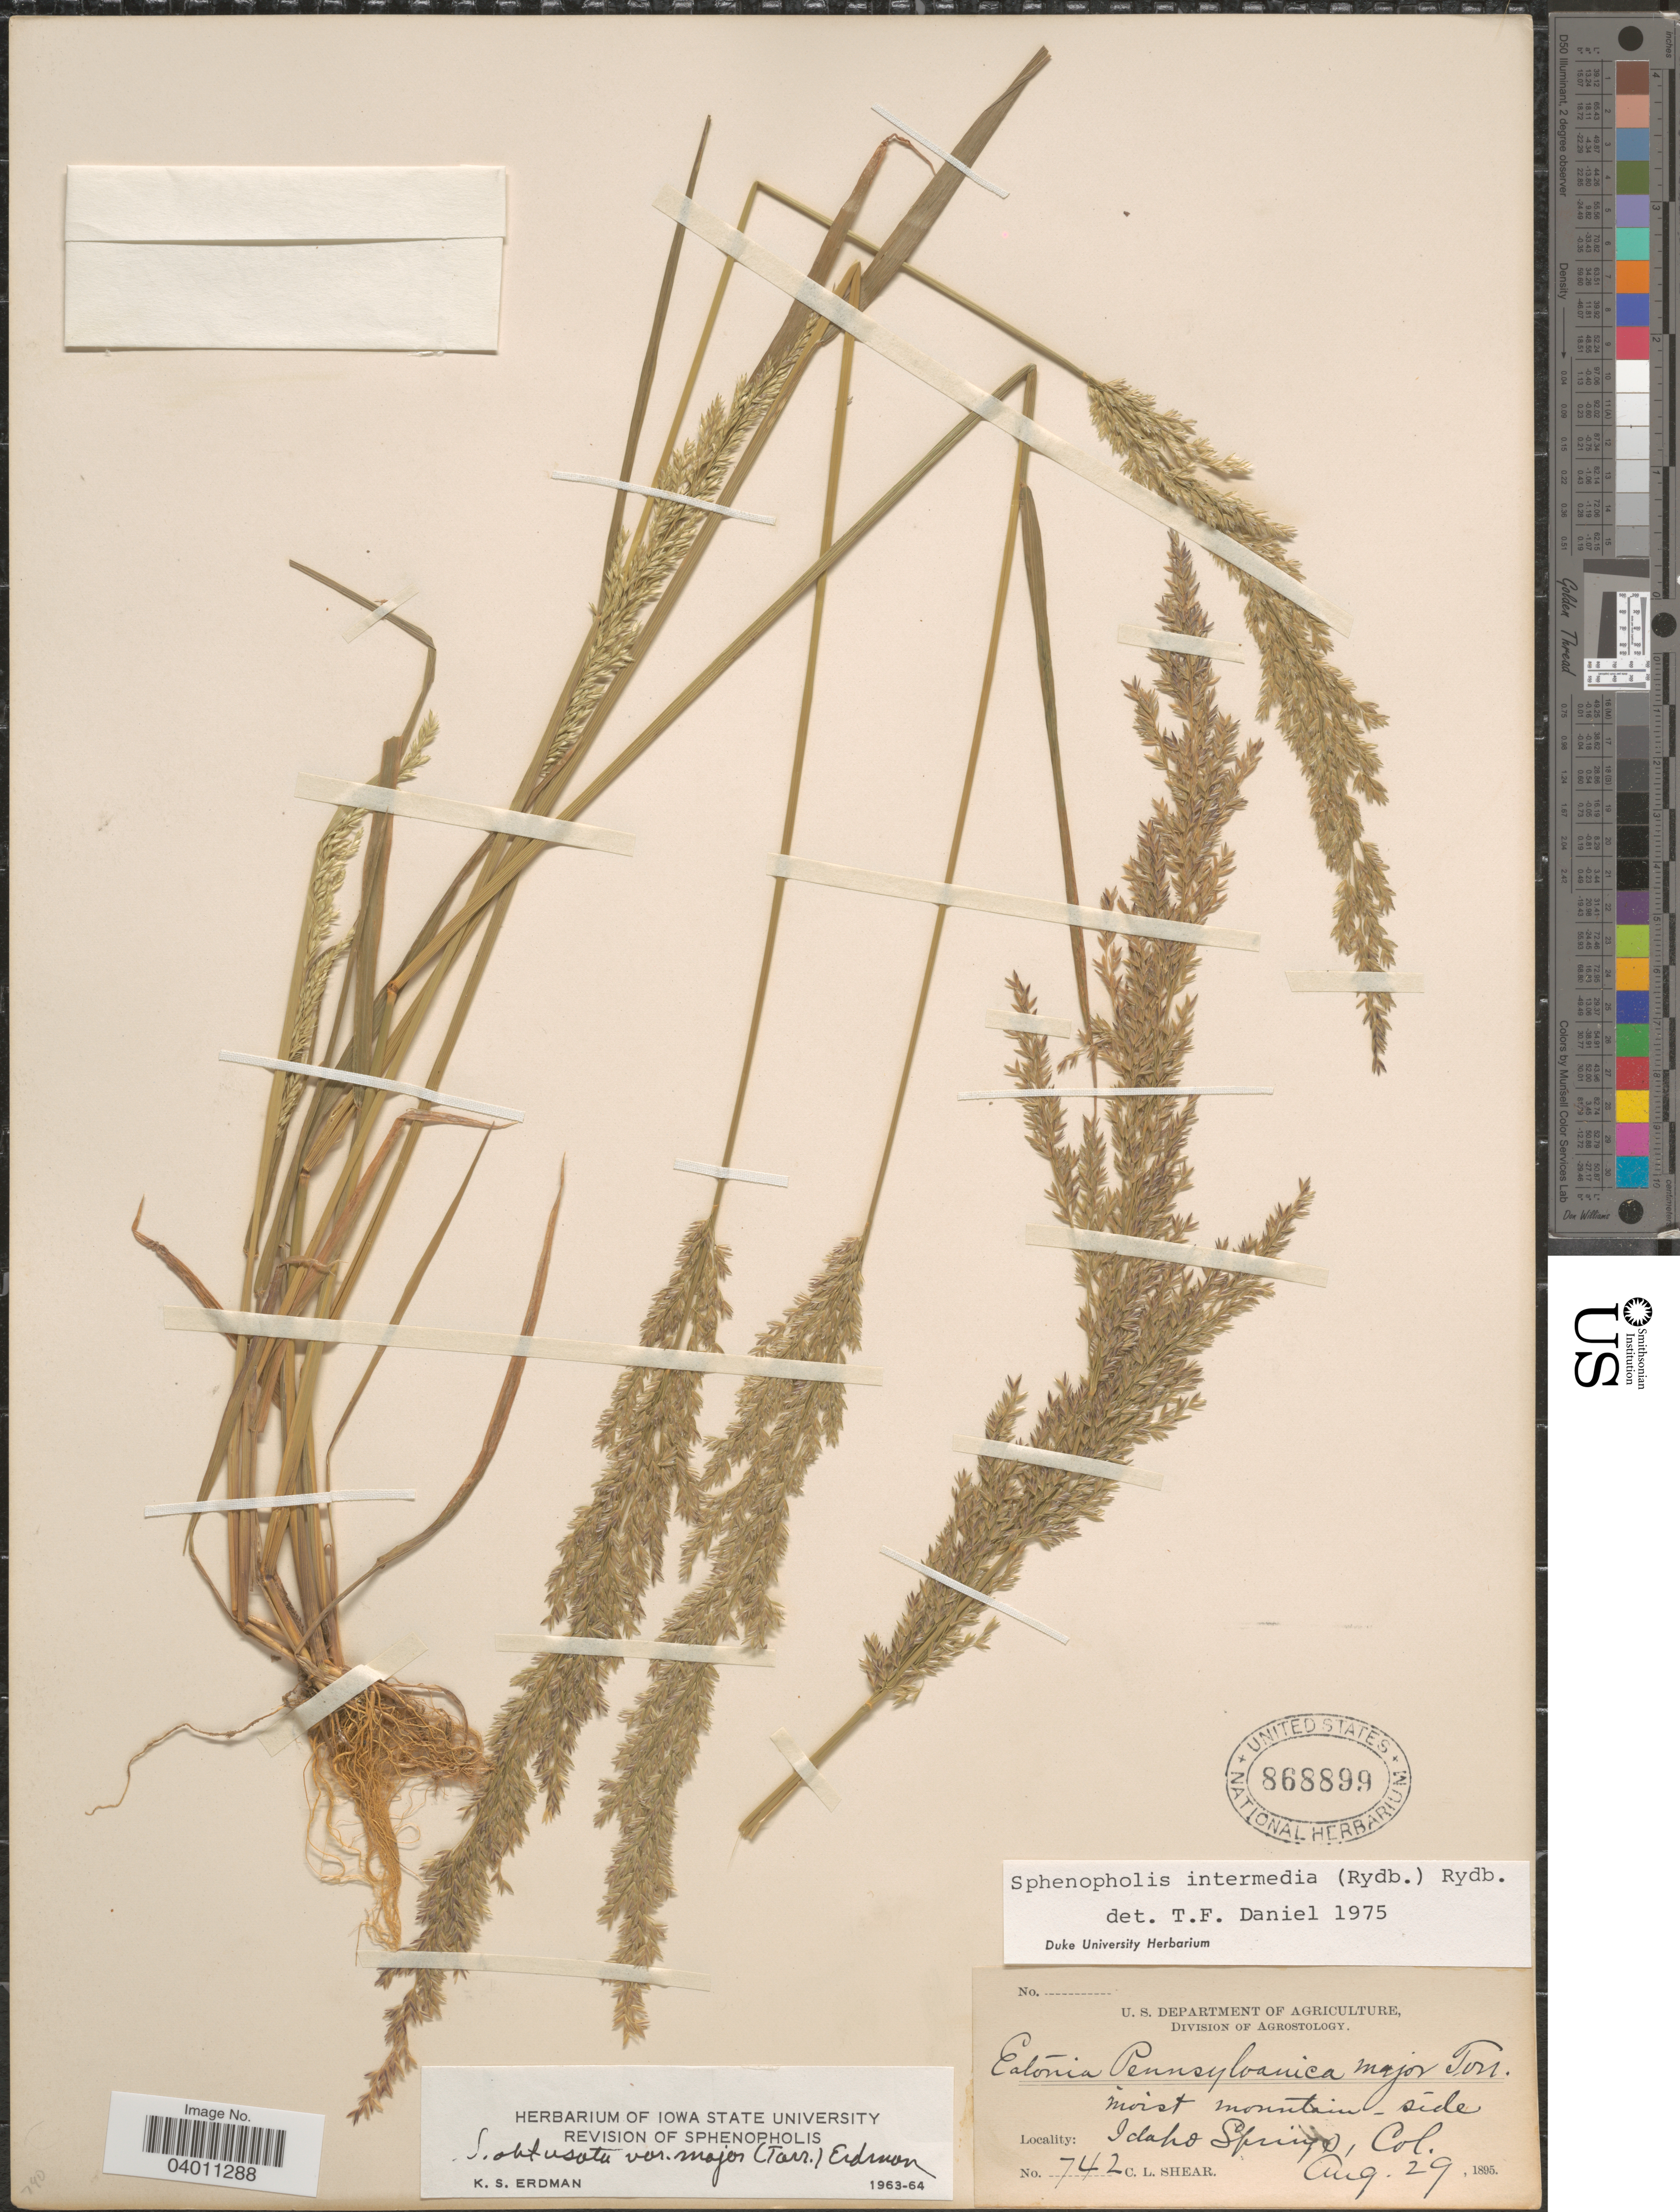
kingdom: Plantae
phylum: Tracheophyta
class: Liliopsida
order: Poales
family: Poaceae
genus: Sphenopholis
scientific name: Sphenopholis intermedia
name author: (Rydb.) Rydb.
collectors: C. L. Shear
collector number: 742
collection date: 1895-08-29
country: United States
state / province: Colorado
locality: Moist mountain - side. Idaho Springs.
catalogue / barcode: US 868899